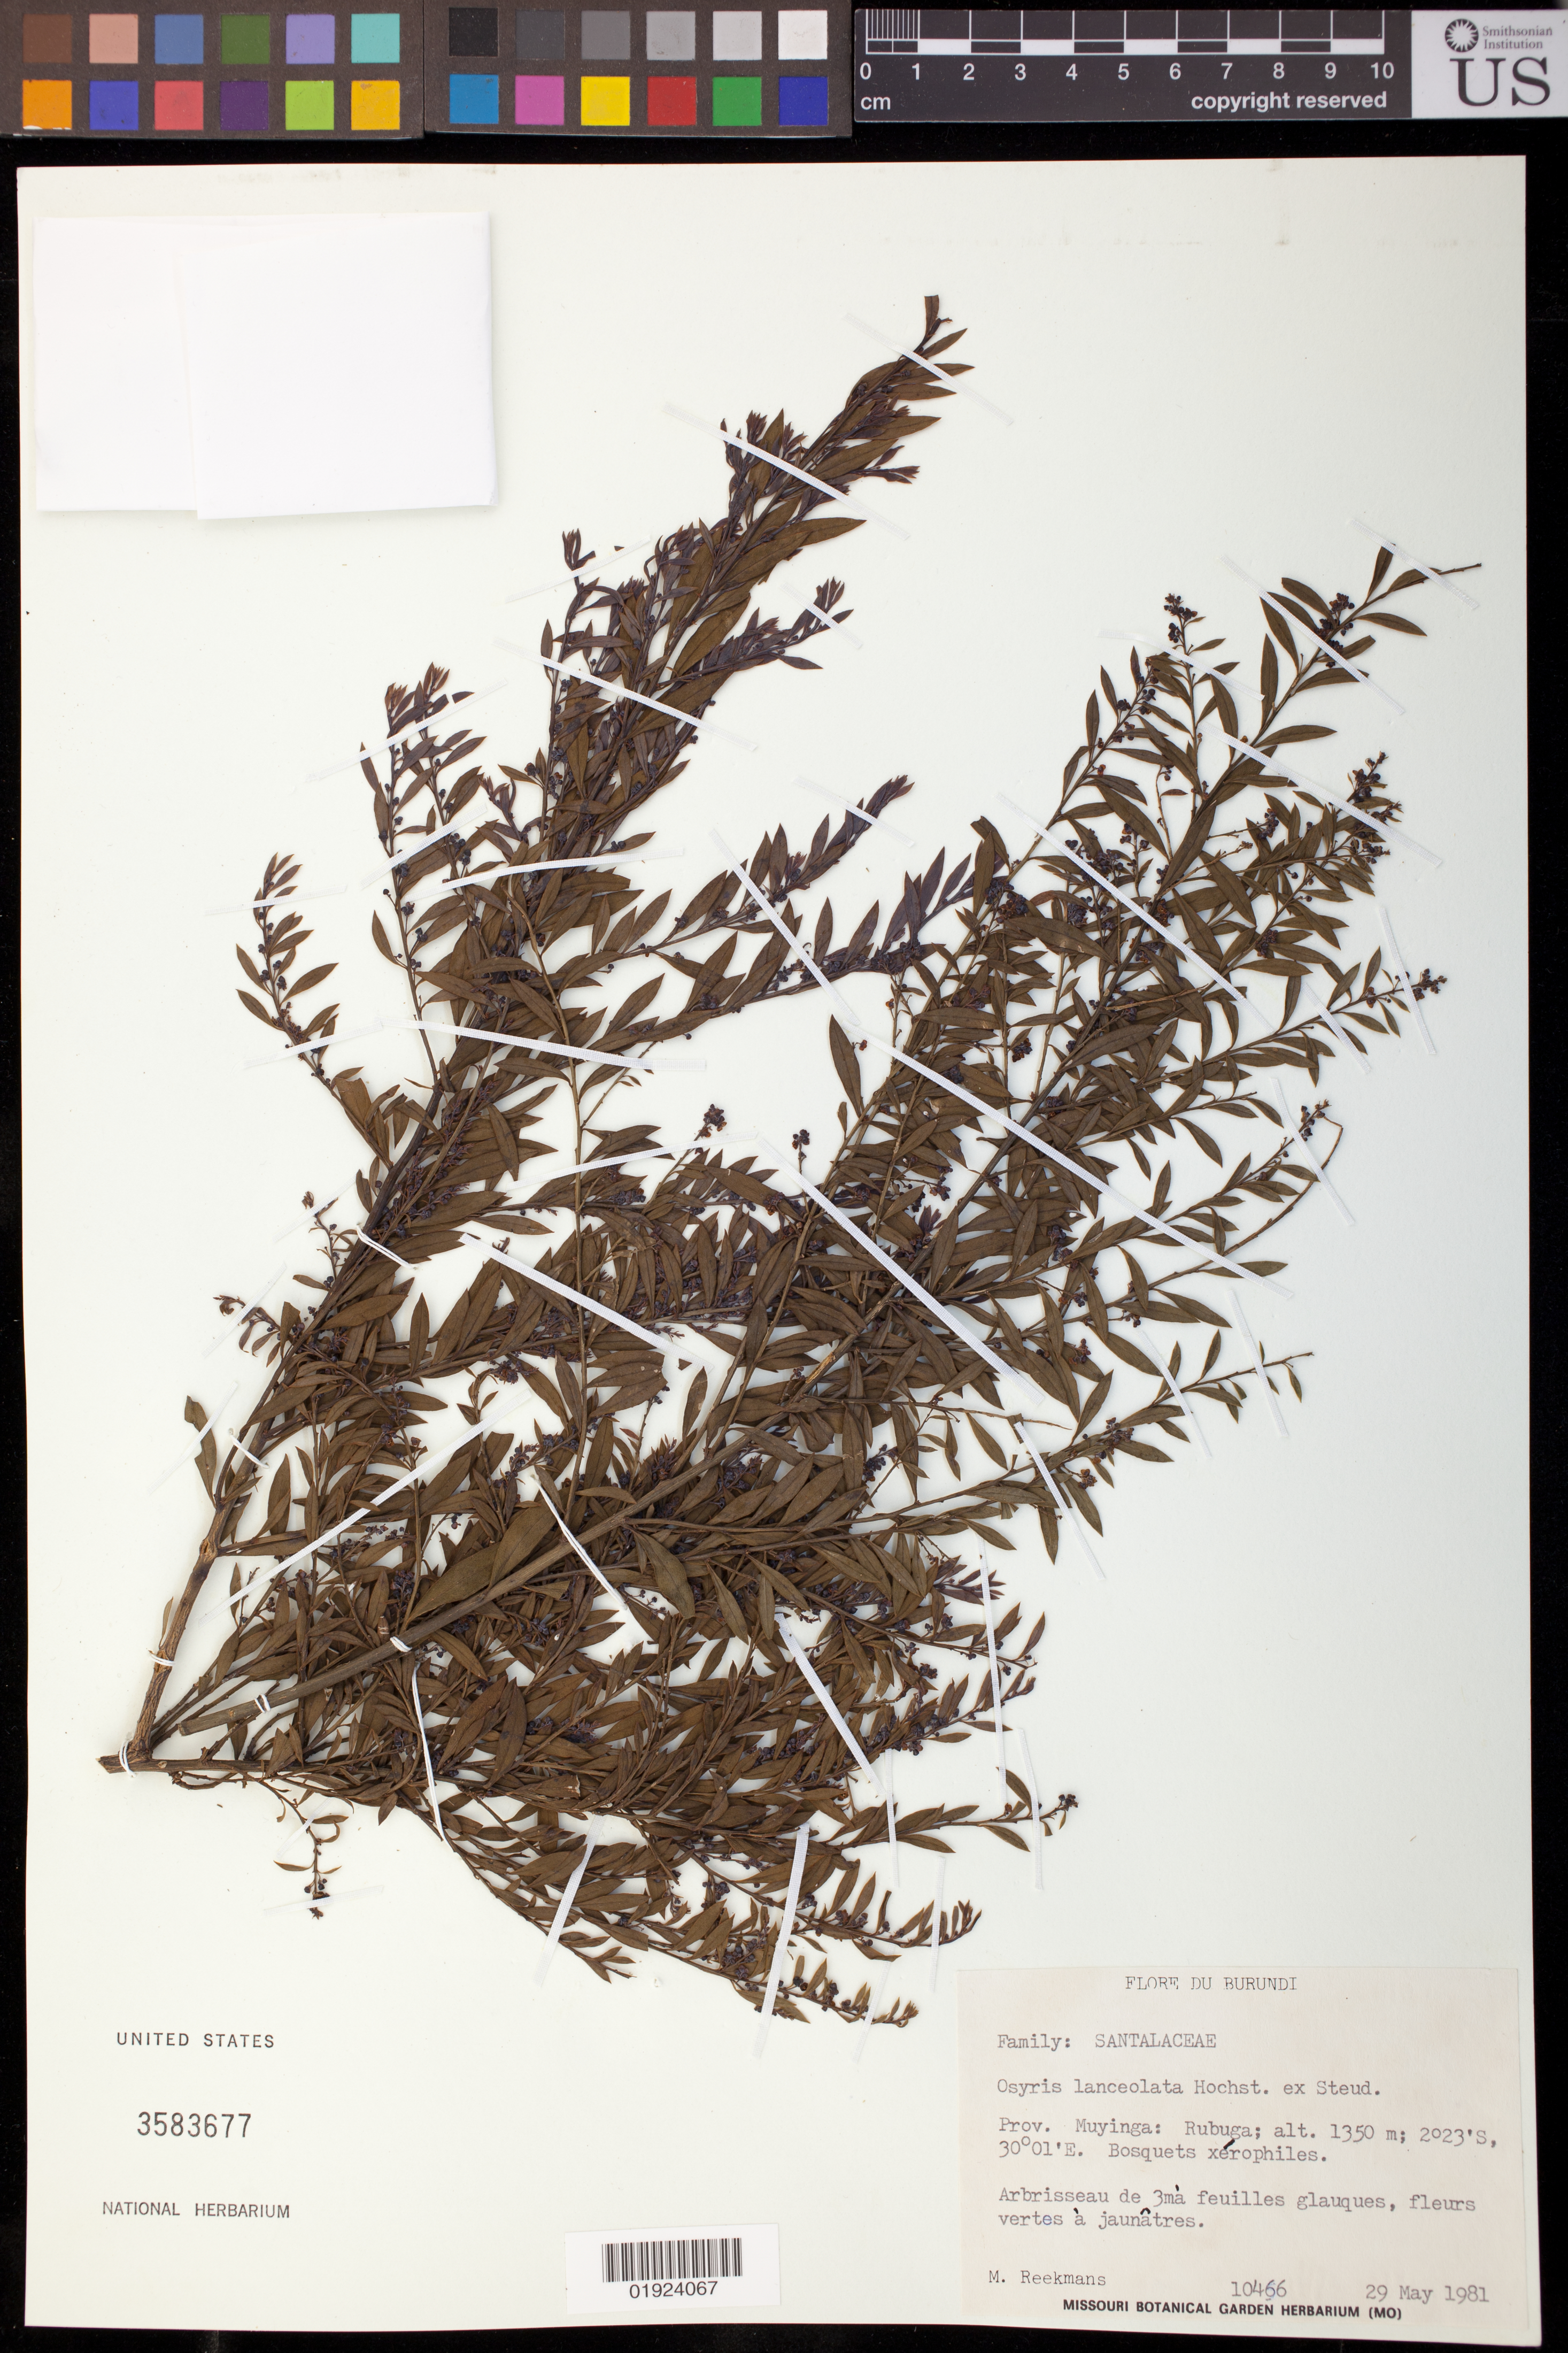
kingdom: Plantae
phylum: Tracheophyta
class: Magnoliopsida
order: Santalales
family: Santalaceae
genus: Osyris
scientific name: Osyris lanceolata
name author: Hochst. & Steud.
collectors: M. Reekmans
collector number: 10466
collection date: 1981-05-29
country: Burundi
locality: Rubuga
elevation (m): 1350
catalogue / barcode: US 3583677